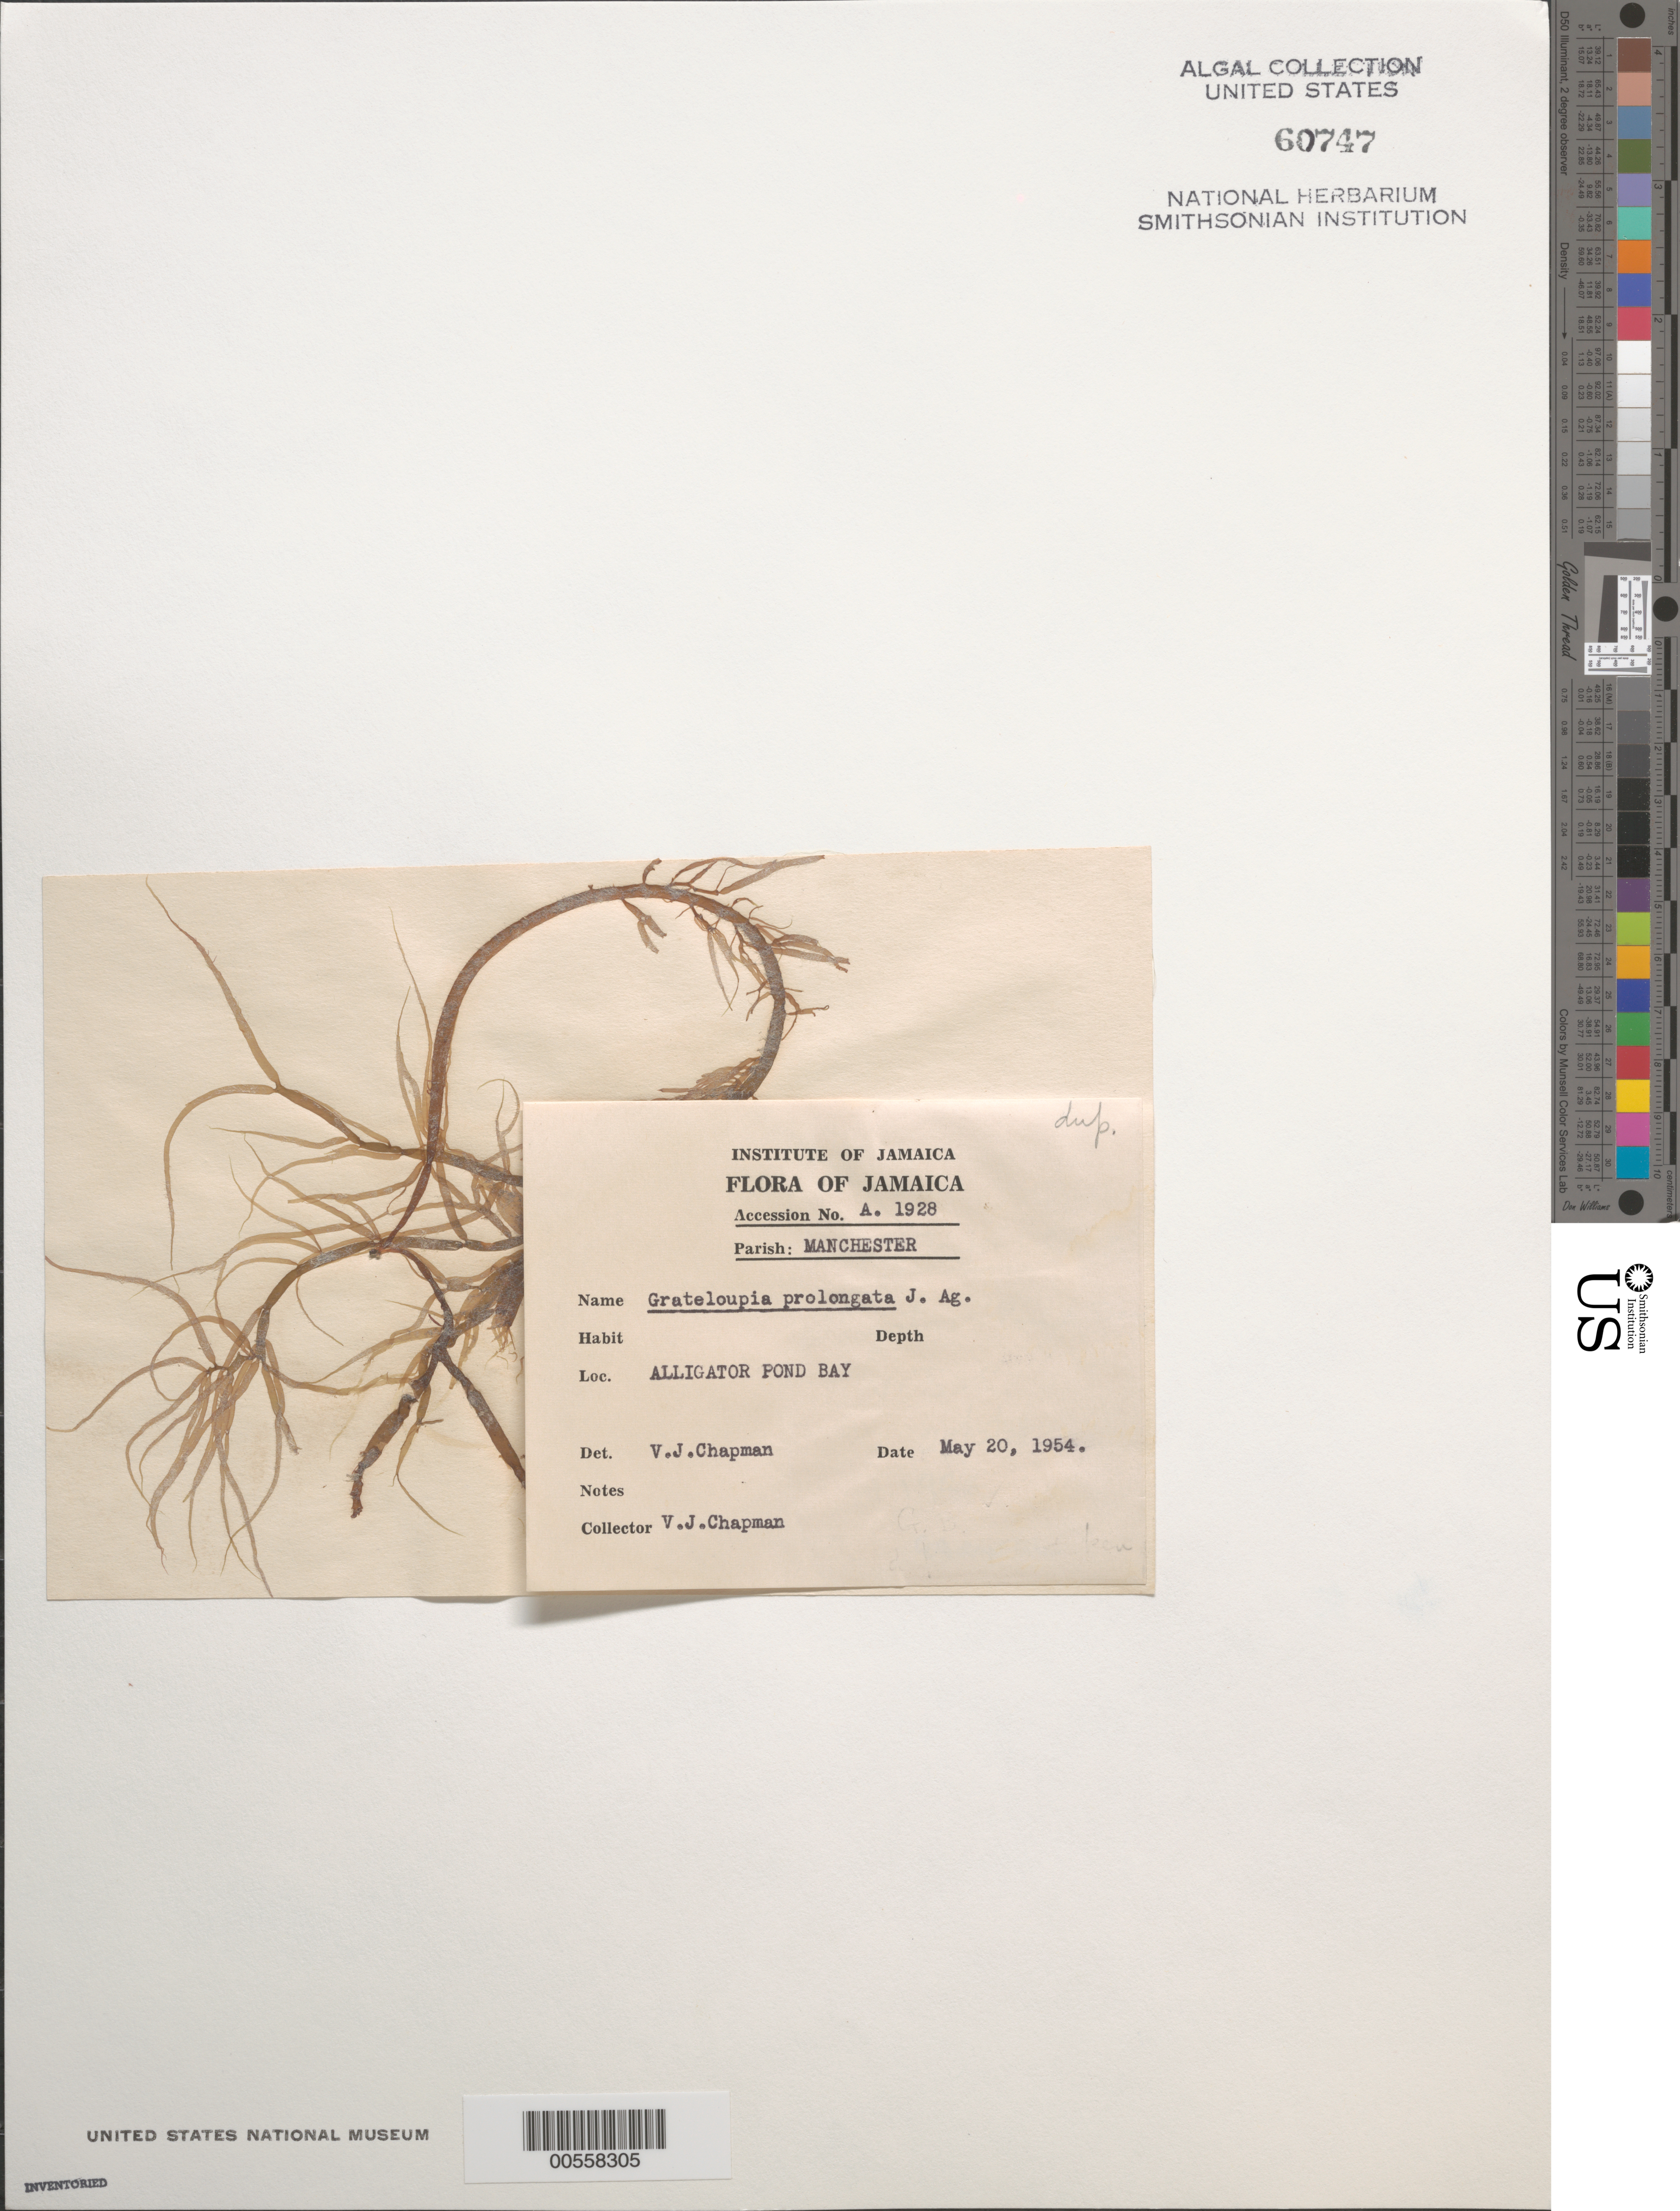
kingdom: Plantae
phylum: Rhodophyta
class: Florideophyceae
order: Halymeniales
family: Halymeniaceae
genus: Grateloupia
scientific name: Grateloupia prolongata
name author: J. Agardh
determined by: Chapman, V. J.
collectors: V. J. Chapman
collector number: A.1928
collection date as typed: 20 May 1954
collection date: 1954-05-20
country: Jamaica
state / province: Manchester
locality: Alligator pond bay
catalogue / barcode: US 60747